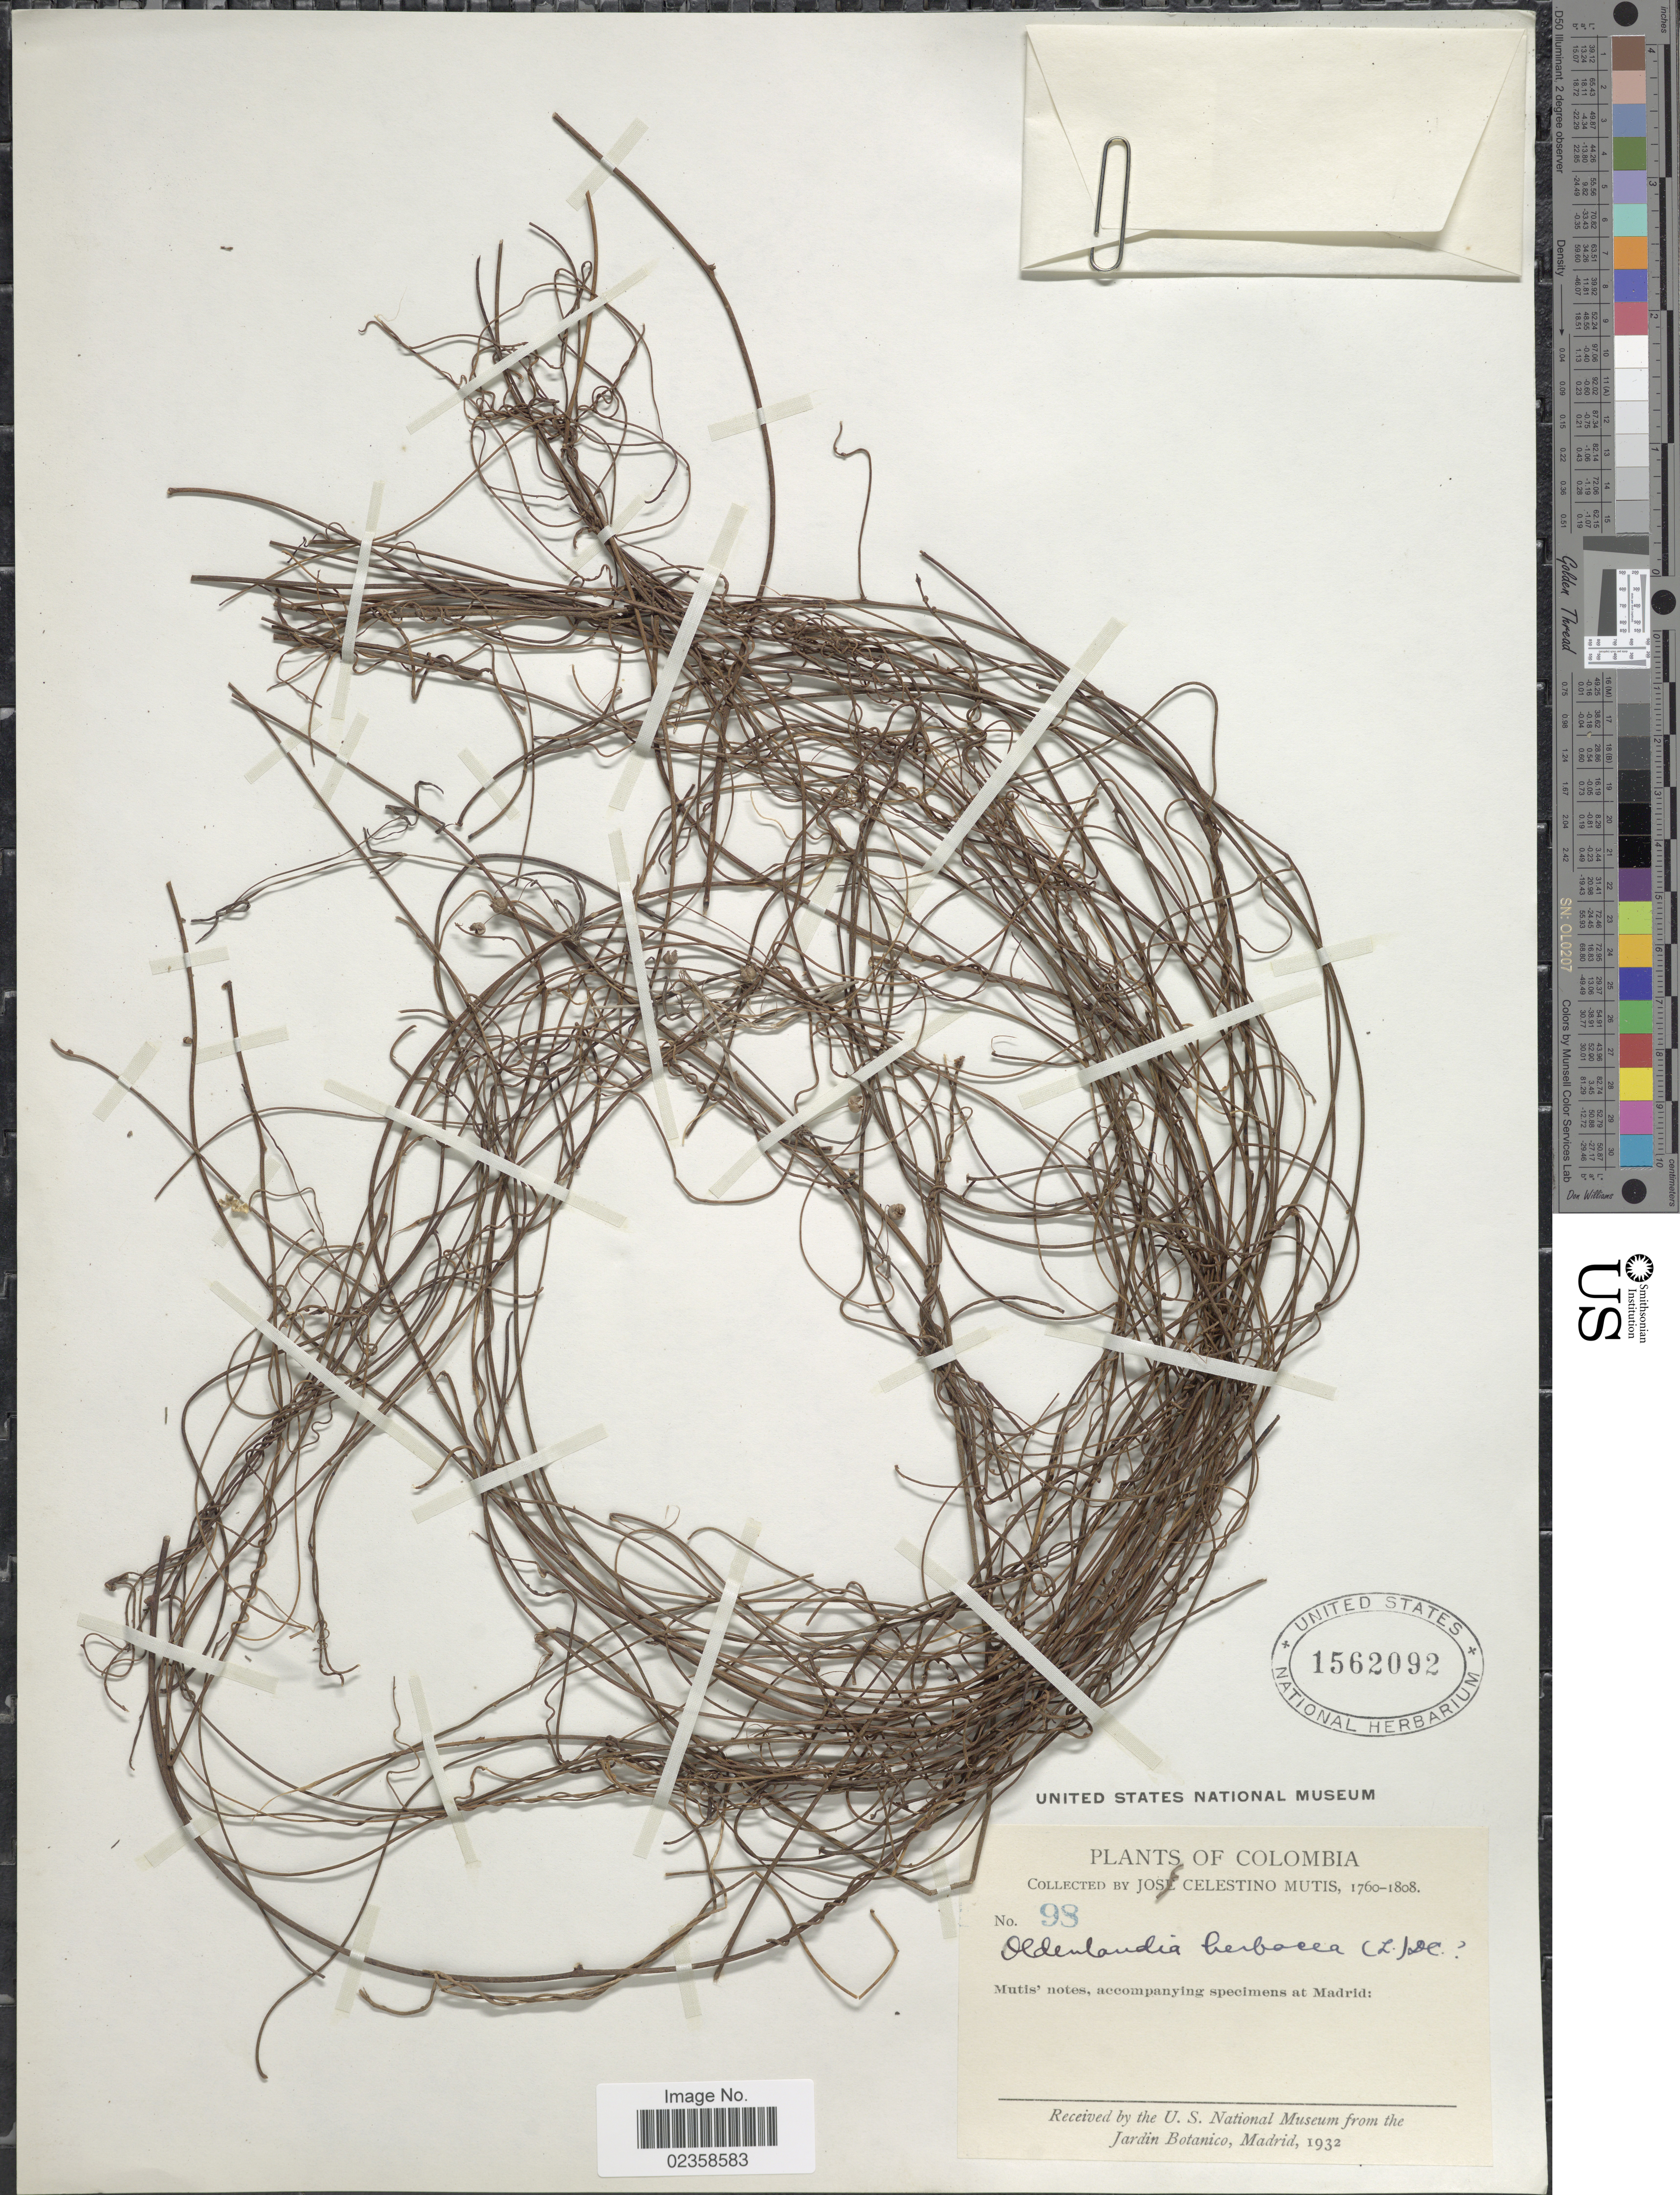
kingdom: Plantae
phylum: Tracheophyta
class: Magnoliopsida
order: Gentianales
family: Rubiaceae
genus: Oldenlandia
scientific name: Oldenlandia herbacea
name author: (L.) Roxb.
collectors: J. C. B. Mutis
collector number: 98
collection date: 1760/1808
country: Colombia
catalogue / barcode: US 1562092